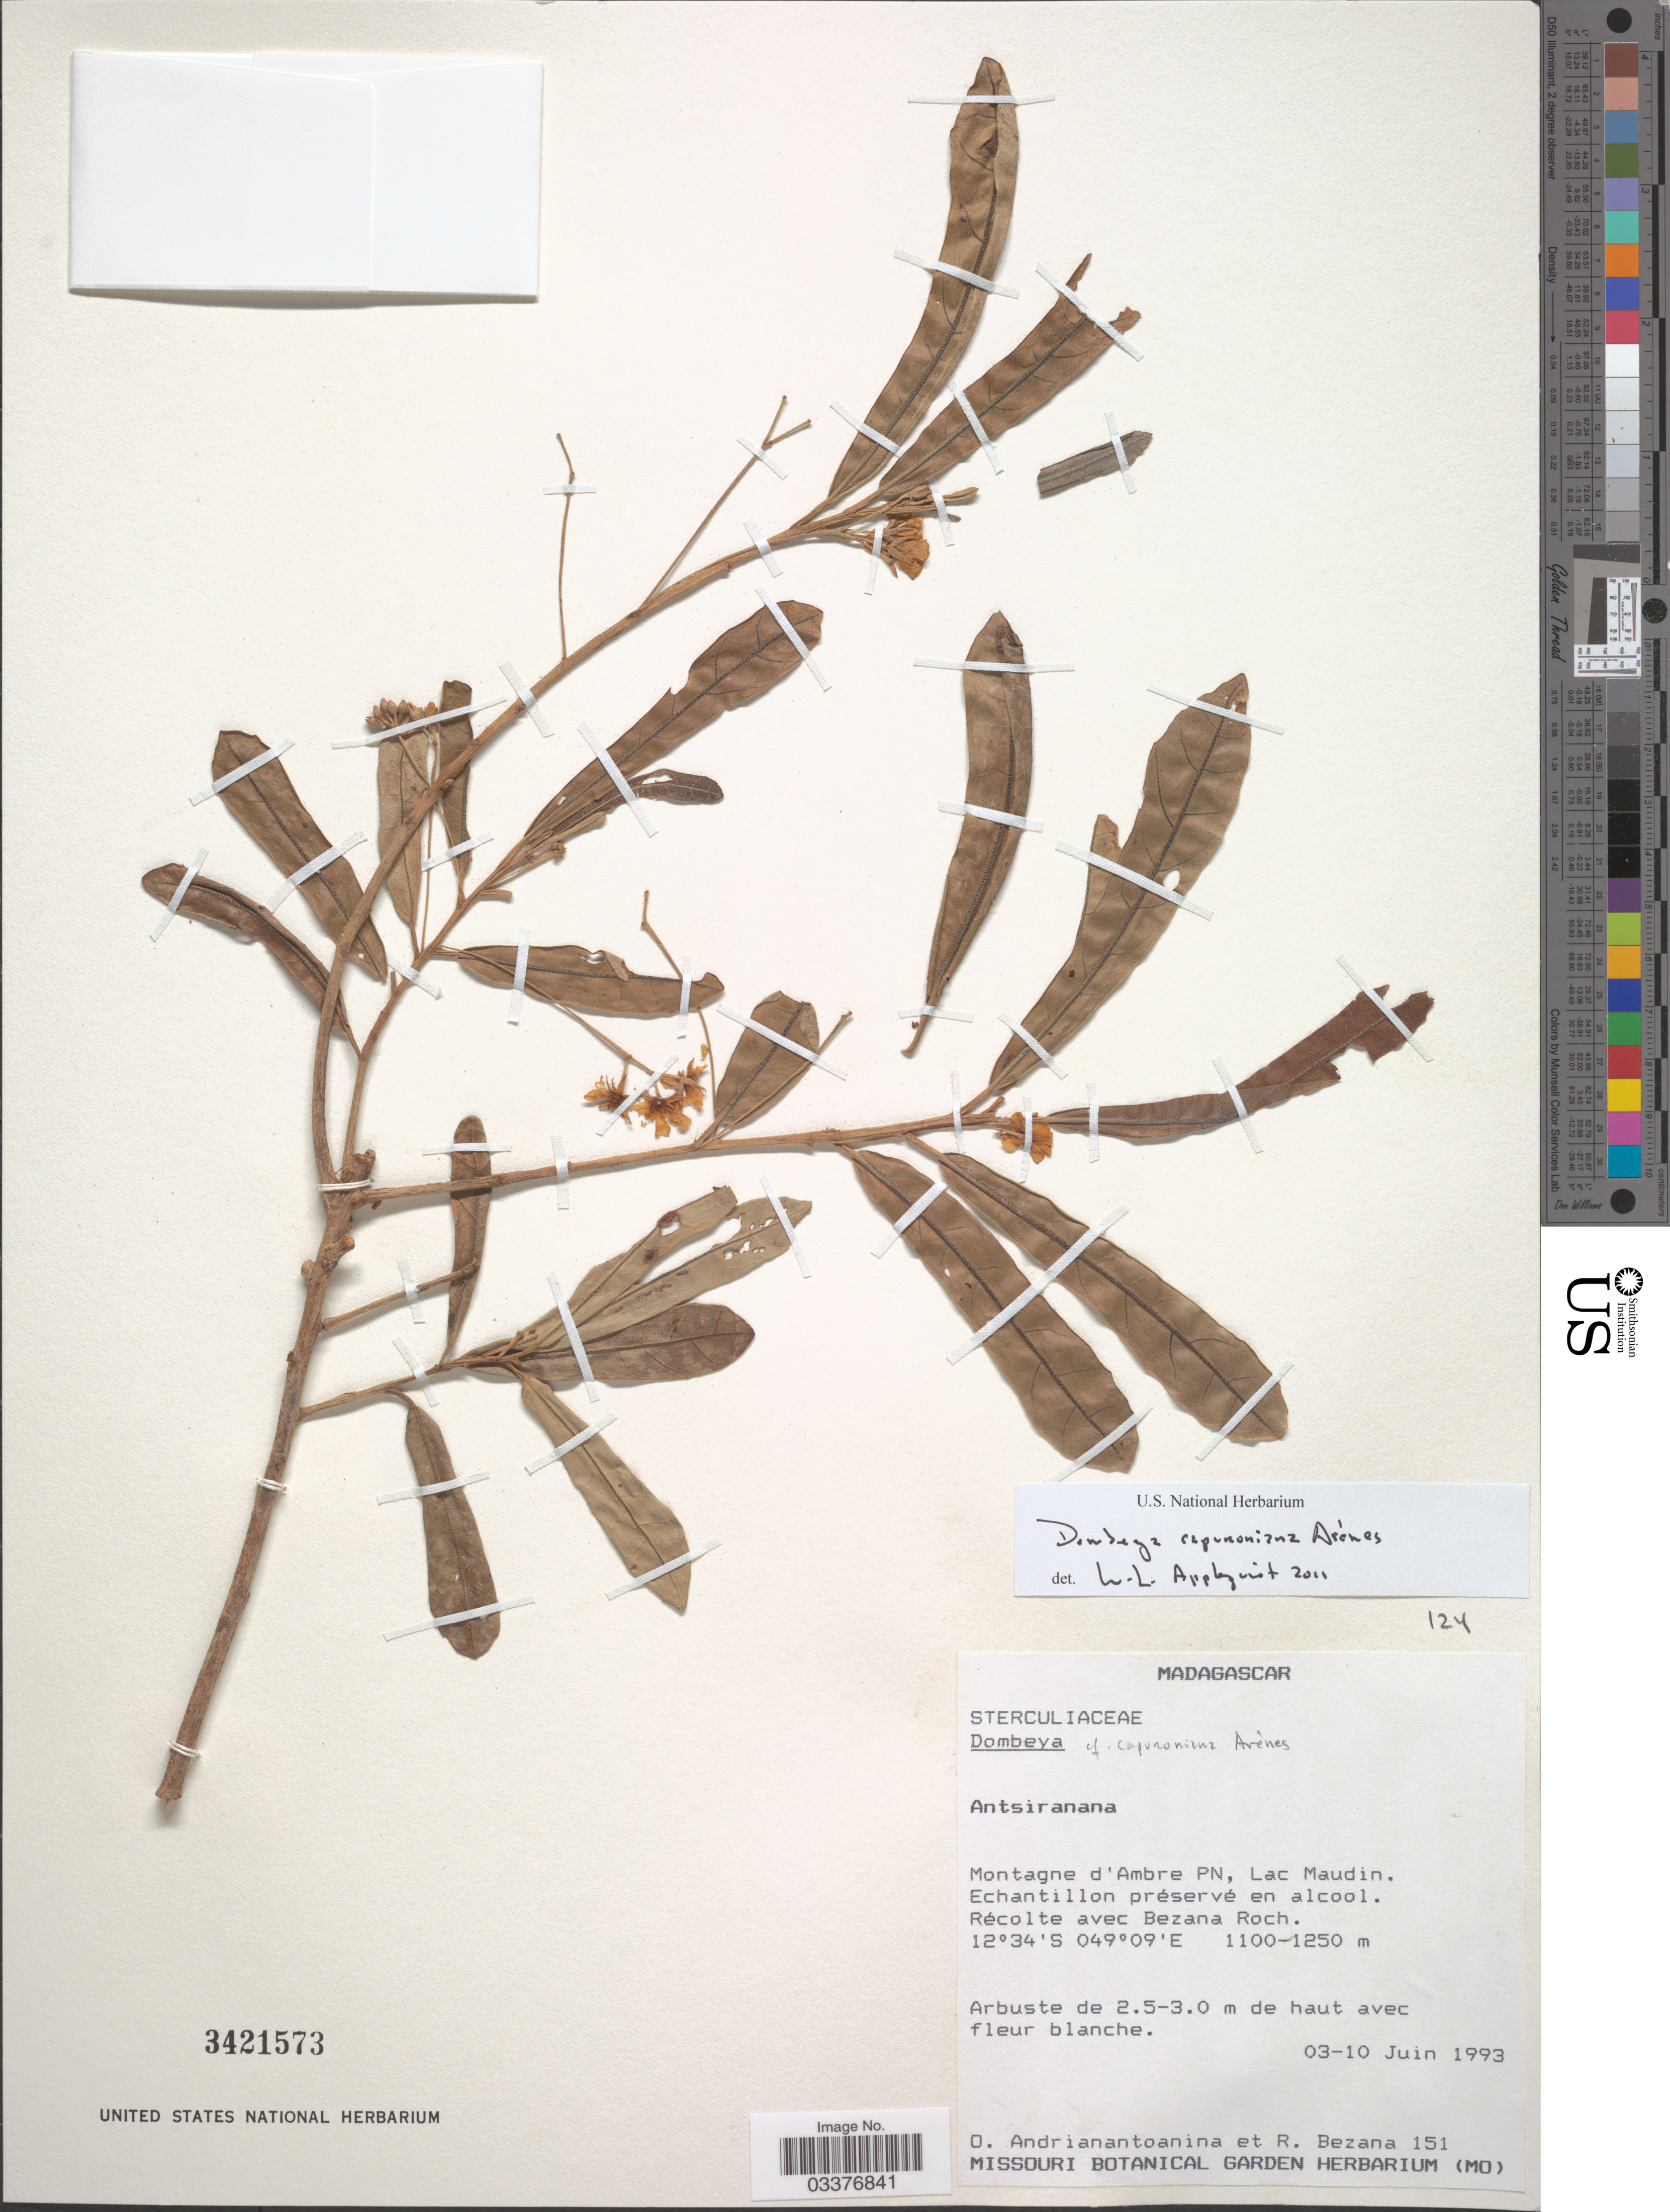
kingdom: Plantae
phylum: Tracheophyta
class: Magnoliopsida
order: Malvales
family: Malvaceae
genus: Dombeya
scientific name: Dombeya capuroniana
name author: Arènes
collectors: O. Andrianantoanina & R. Bezana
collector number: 151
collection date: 1993-06-03/1993-06-10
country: Madagascar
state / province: Diana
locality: Montagne d'Ambre PN, Lac Maudin.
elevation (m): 1100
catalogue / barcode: US 3421573